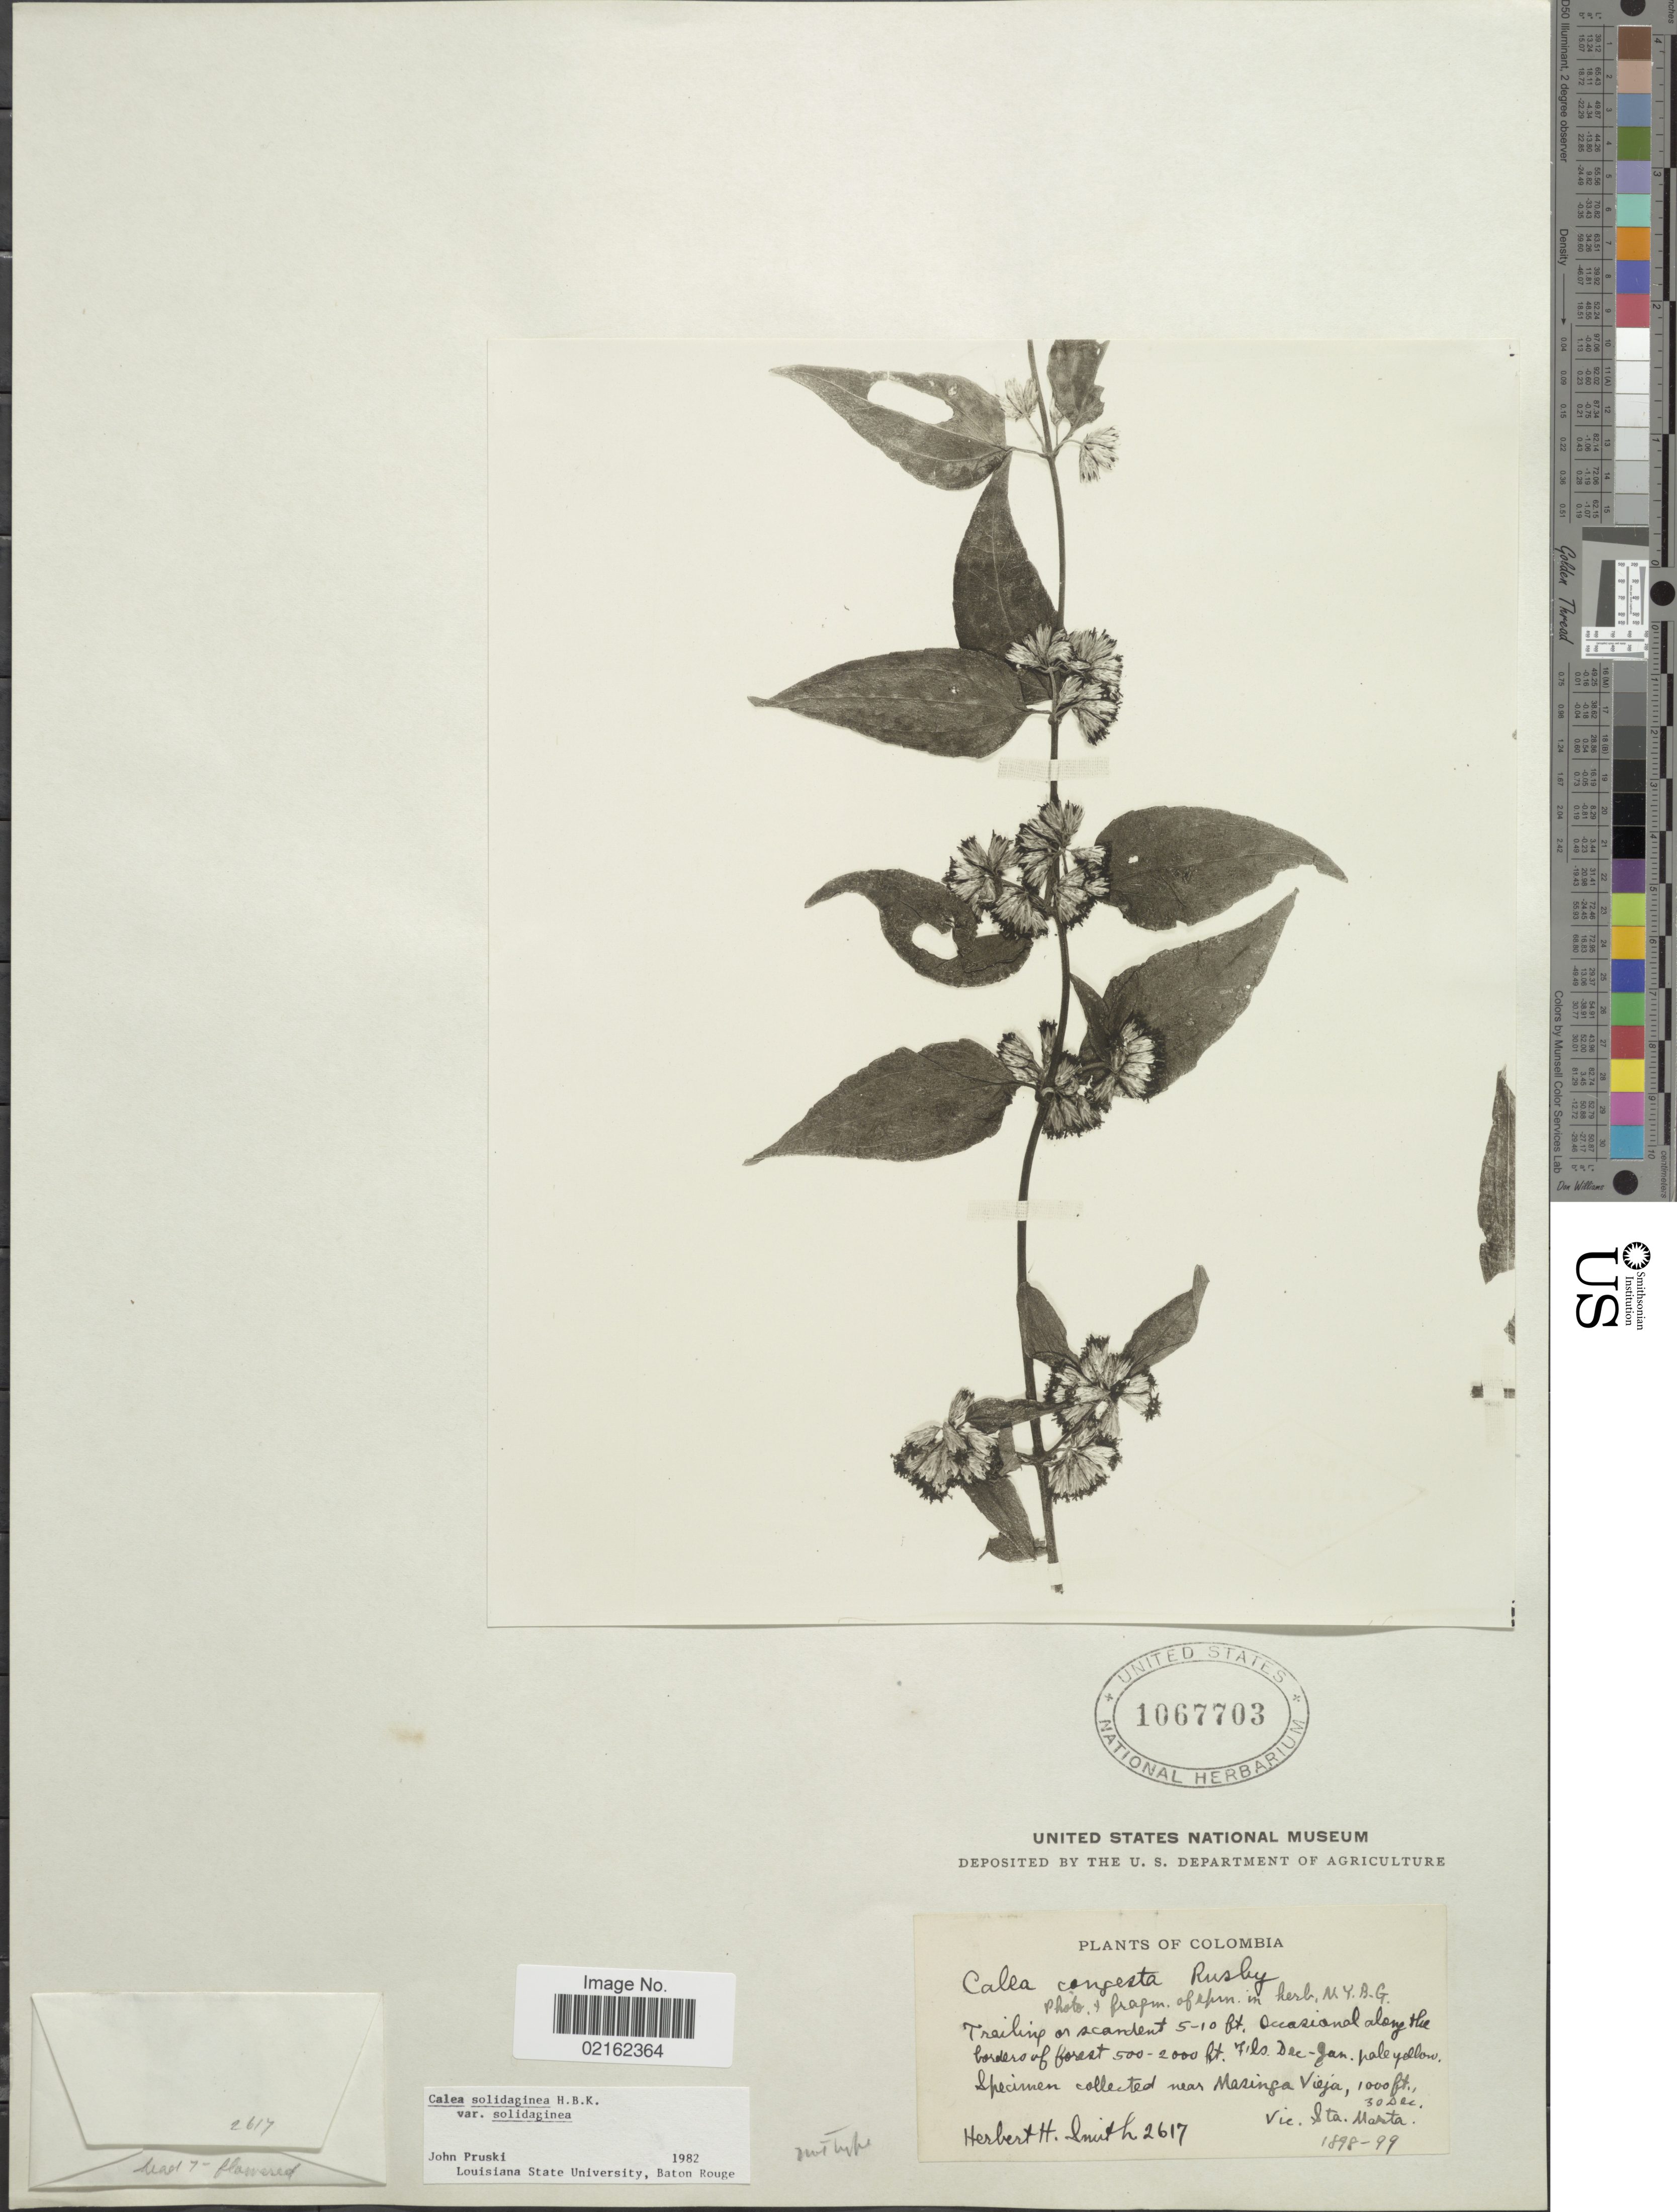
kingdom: Plantae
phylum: Tracheophyta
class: Magnoliopsida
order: Asterales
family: Asteraceae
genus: Calea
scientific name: Calea solidaginea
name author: Kunth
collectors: H. H. Smith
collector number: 2617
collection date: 1898-12-30/1899-12-30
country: Colombia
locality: Near Mazinga Vieja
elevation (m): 3048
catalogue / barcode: US 1067703